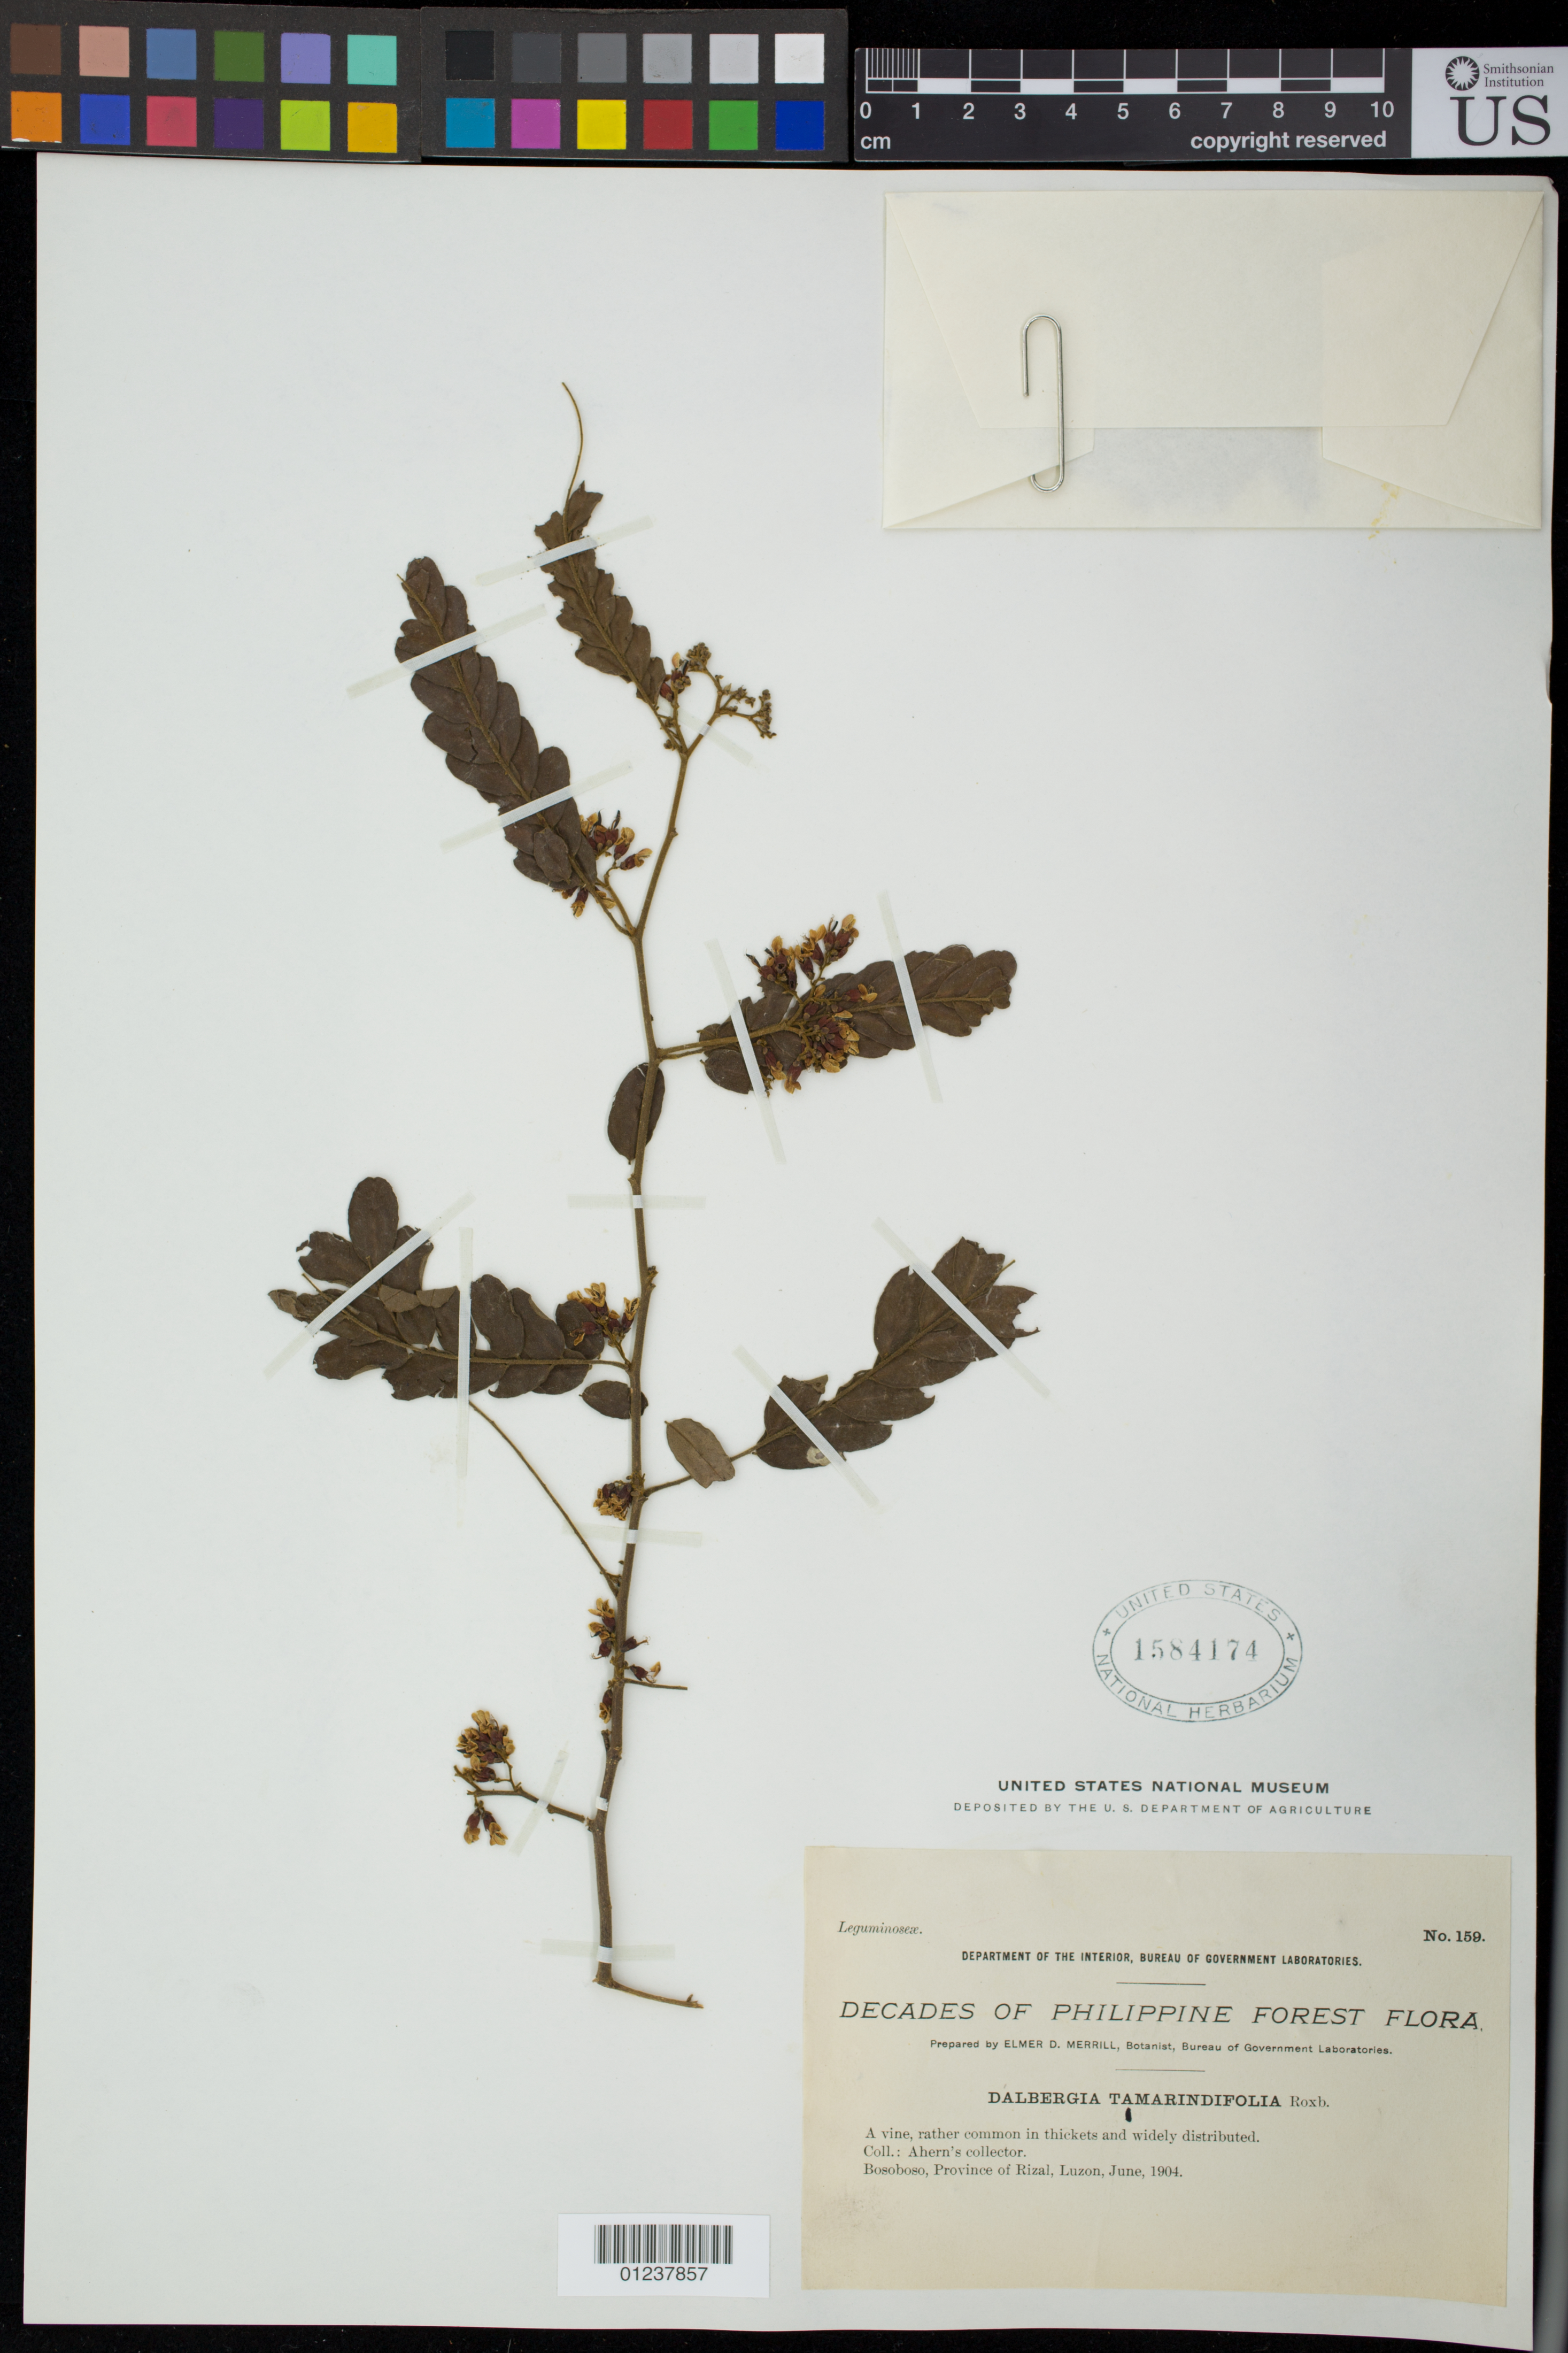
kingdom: Plantae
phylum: Tracheophyta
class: Magnoliopsida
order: Fabales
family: Fabaceae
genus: Dalbergia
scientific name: Dalbergia pinnata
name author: (Lour.) Prain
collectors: Ahern's collector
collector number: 159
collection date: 1904-06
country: Philippines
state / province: Calabarzon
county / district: Rizal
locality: Bosoboso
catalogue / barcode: US 1584174